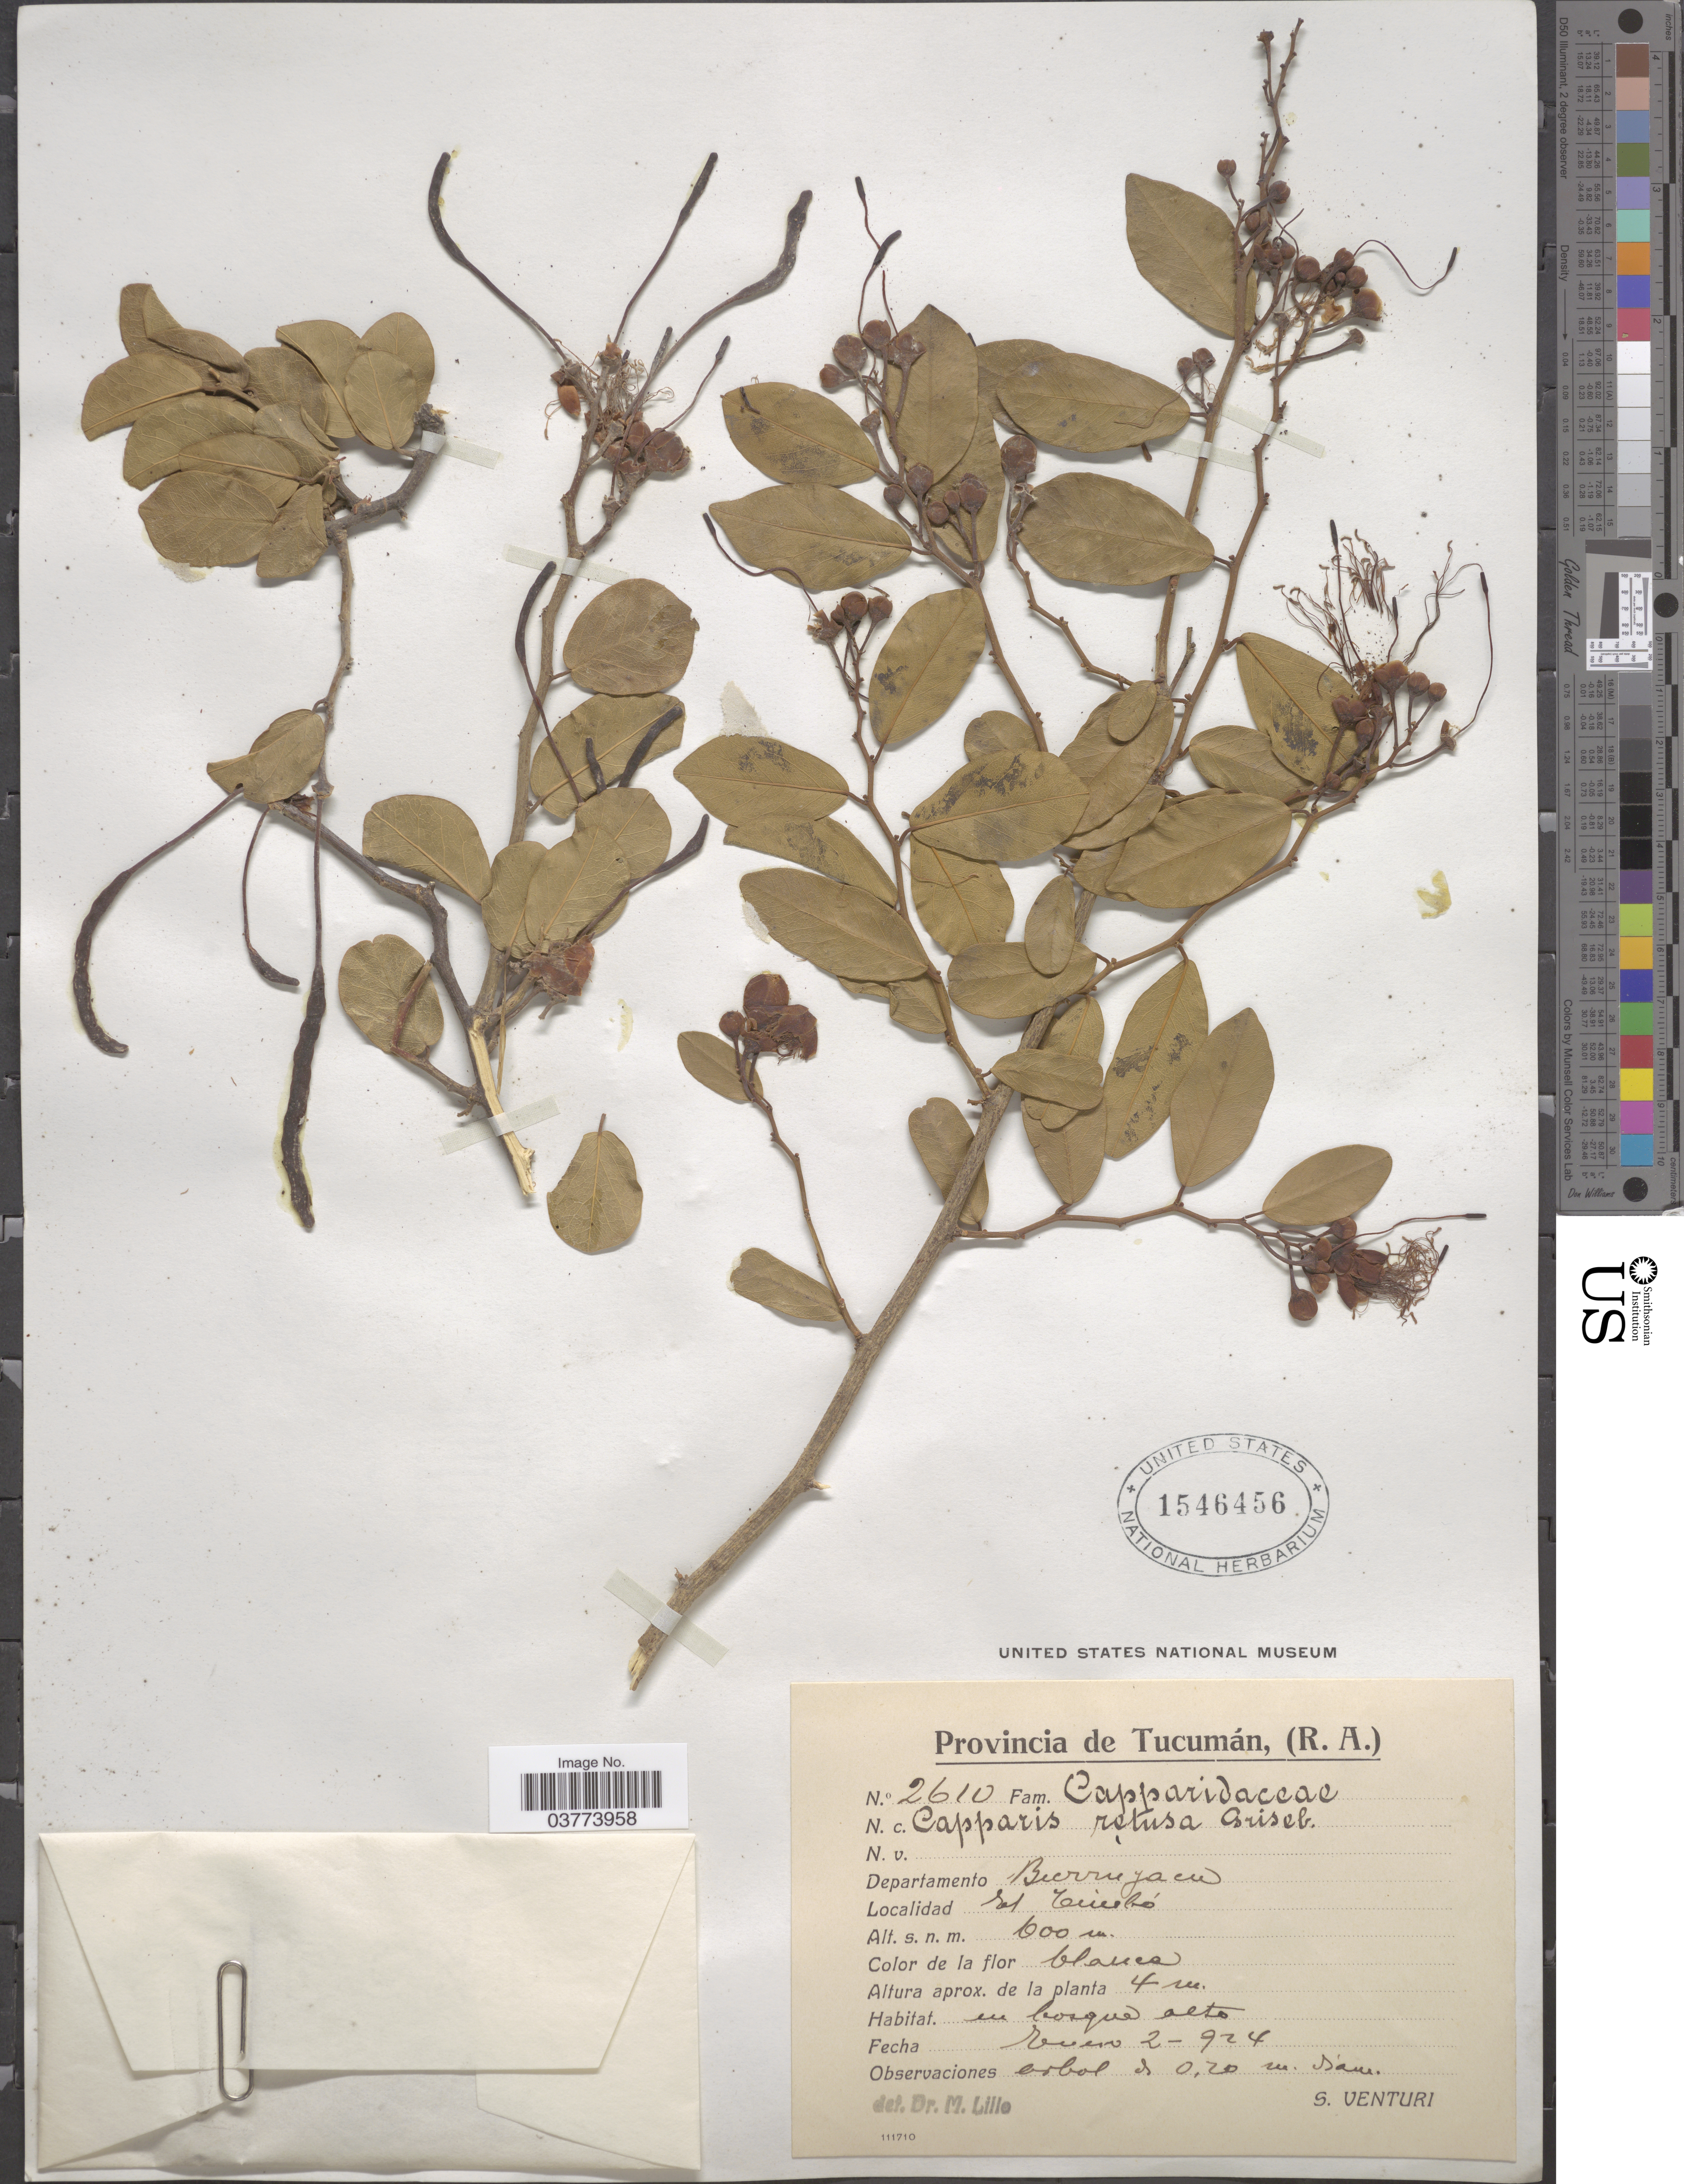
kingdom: Plantae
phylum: Tracheophyta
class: Magnoliopsida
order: Brassicales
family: Capparaceae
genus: Cynophalla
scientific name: Cynophalla retusa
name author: (Griseb.) Cornejo & Iltis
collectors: S. Venturi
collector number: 2610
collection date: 1924-01-02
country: Argentina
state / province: Tucuman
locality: Departamento Burruyacu. El Timbo.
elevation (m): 600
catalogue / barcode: US 1546456